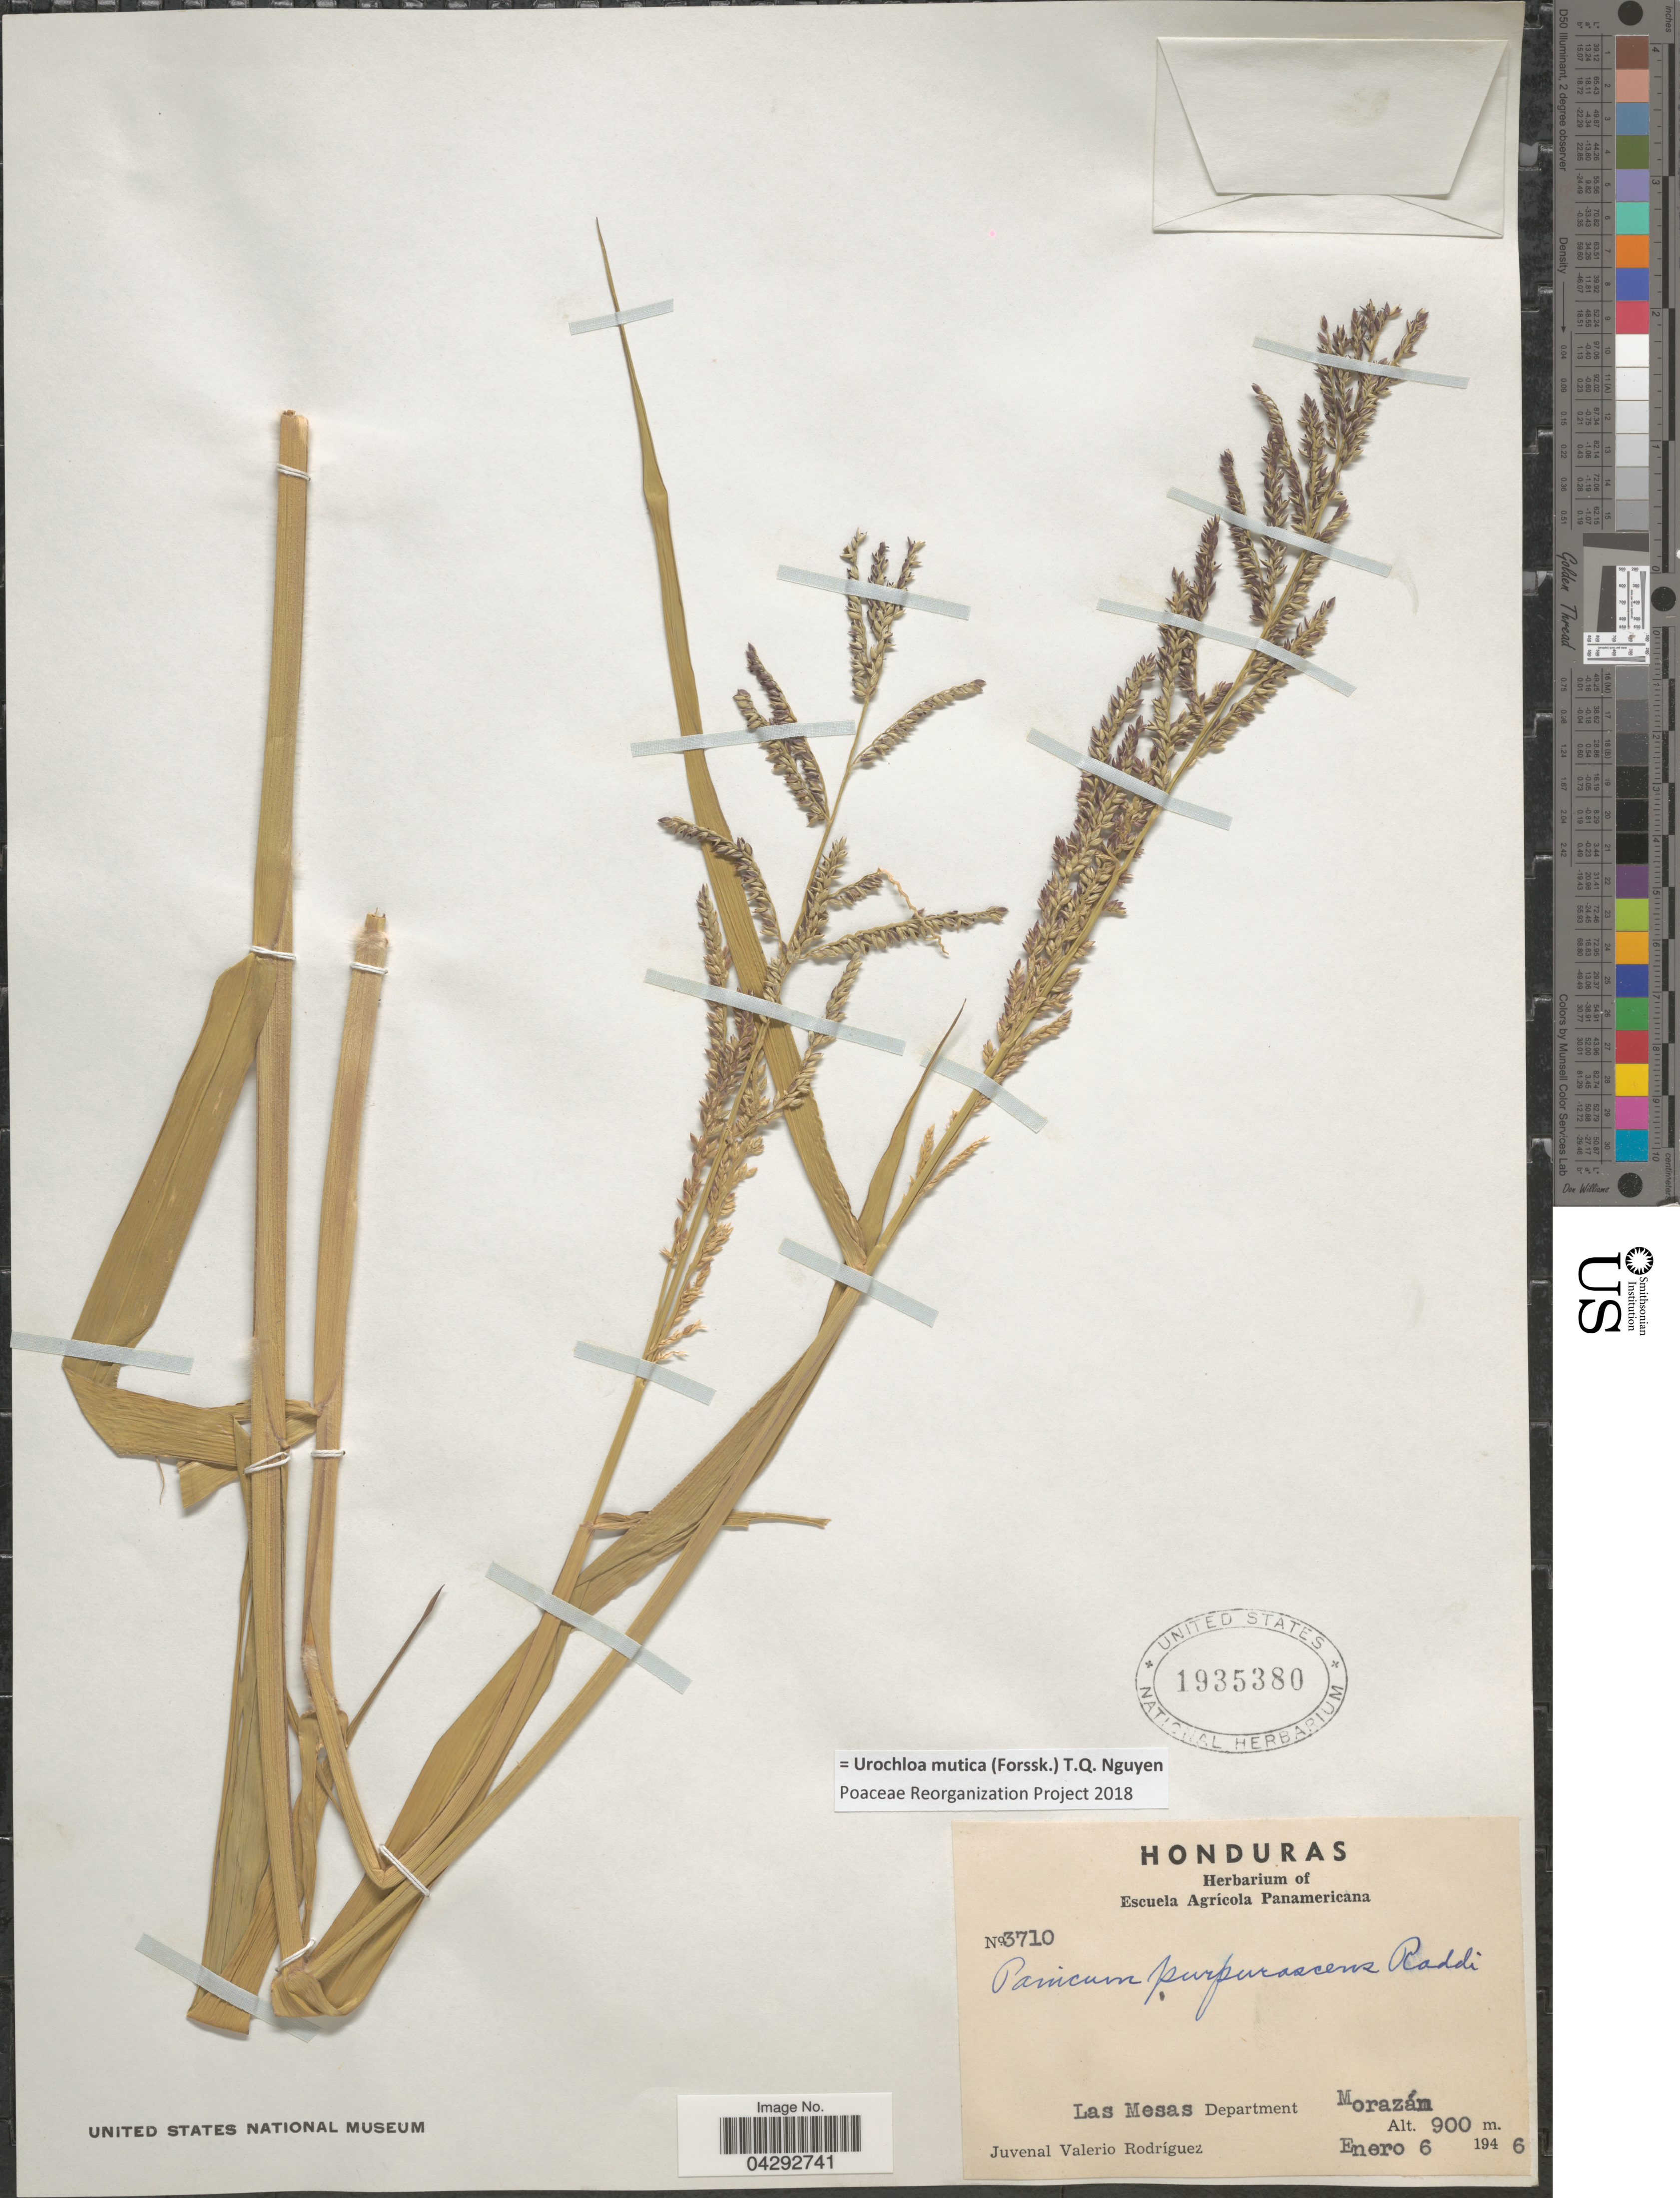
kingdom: Plantae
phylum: Tracheophyta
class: Liliopsida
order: Poales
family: Poaceae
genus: Urochloa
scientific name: Urochloa mutica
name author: (Forssk.) T.Q. Nguyen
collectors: J. Valerio R.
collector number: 3710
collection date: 1946-01-06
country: Honduras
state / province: Fco. Morazán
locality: Las Mesas. Department Morazán.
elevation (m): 900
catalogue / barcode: US 1935380